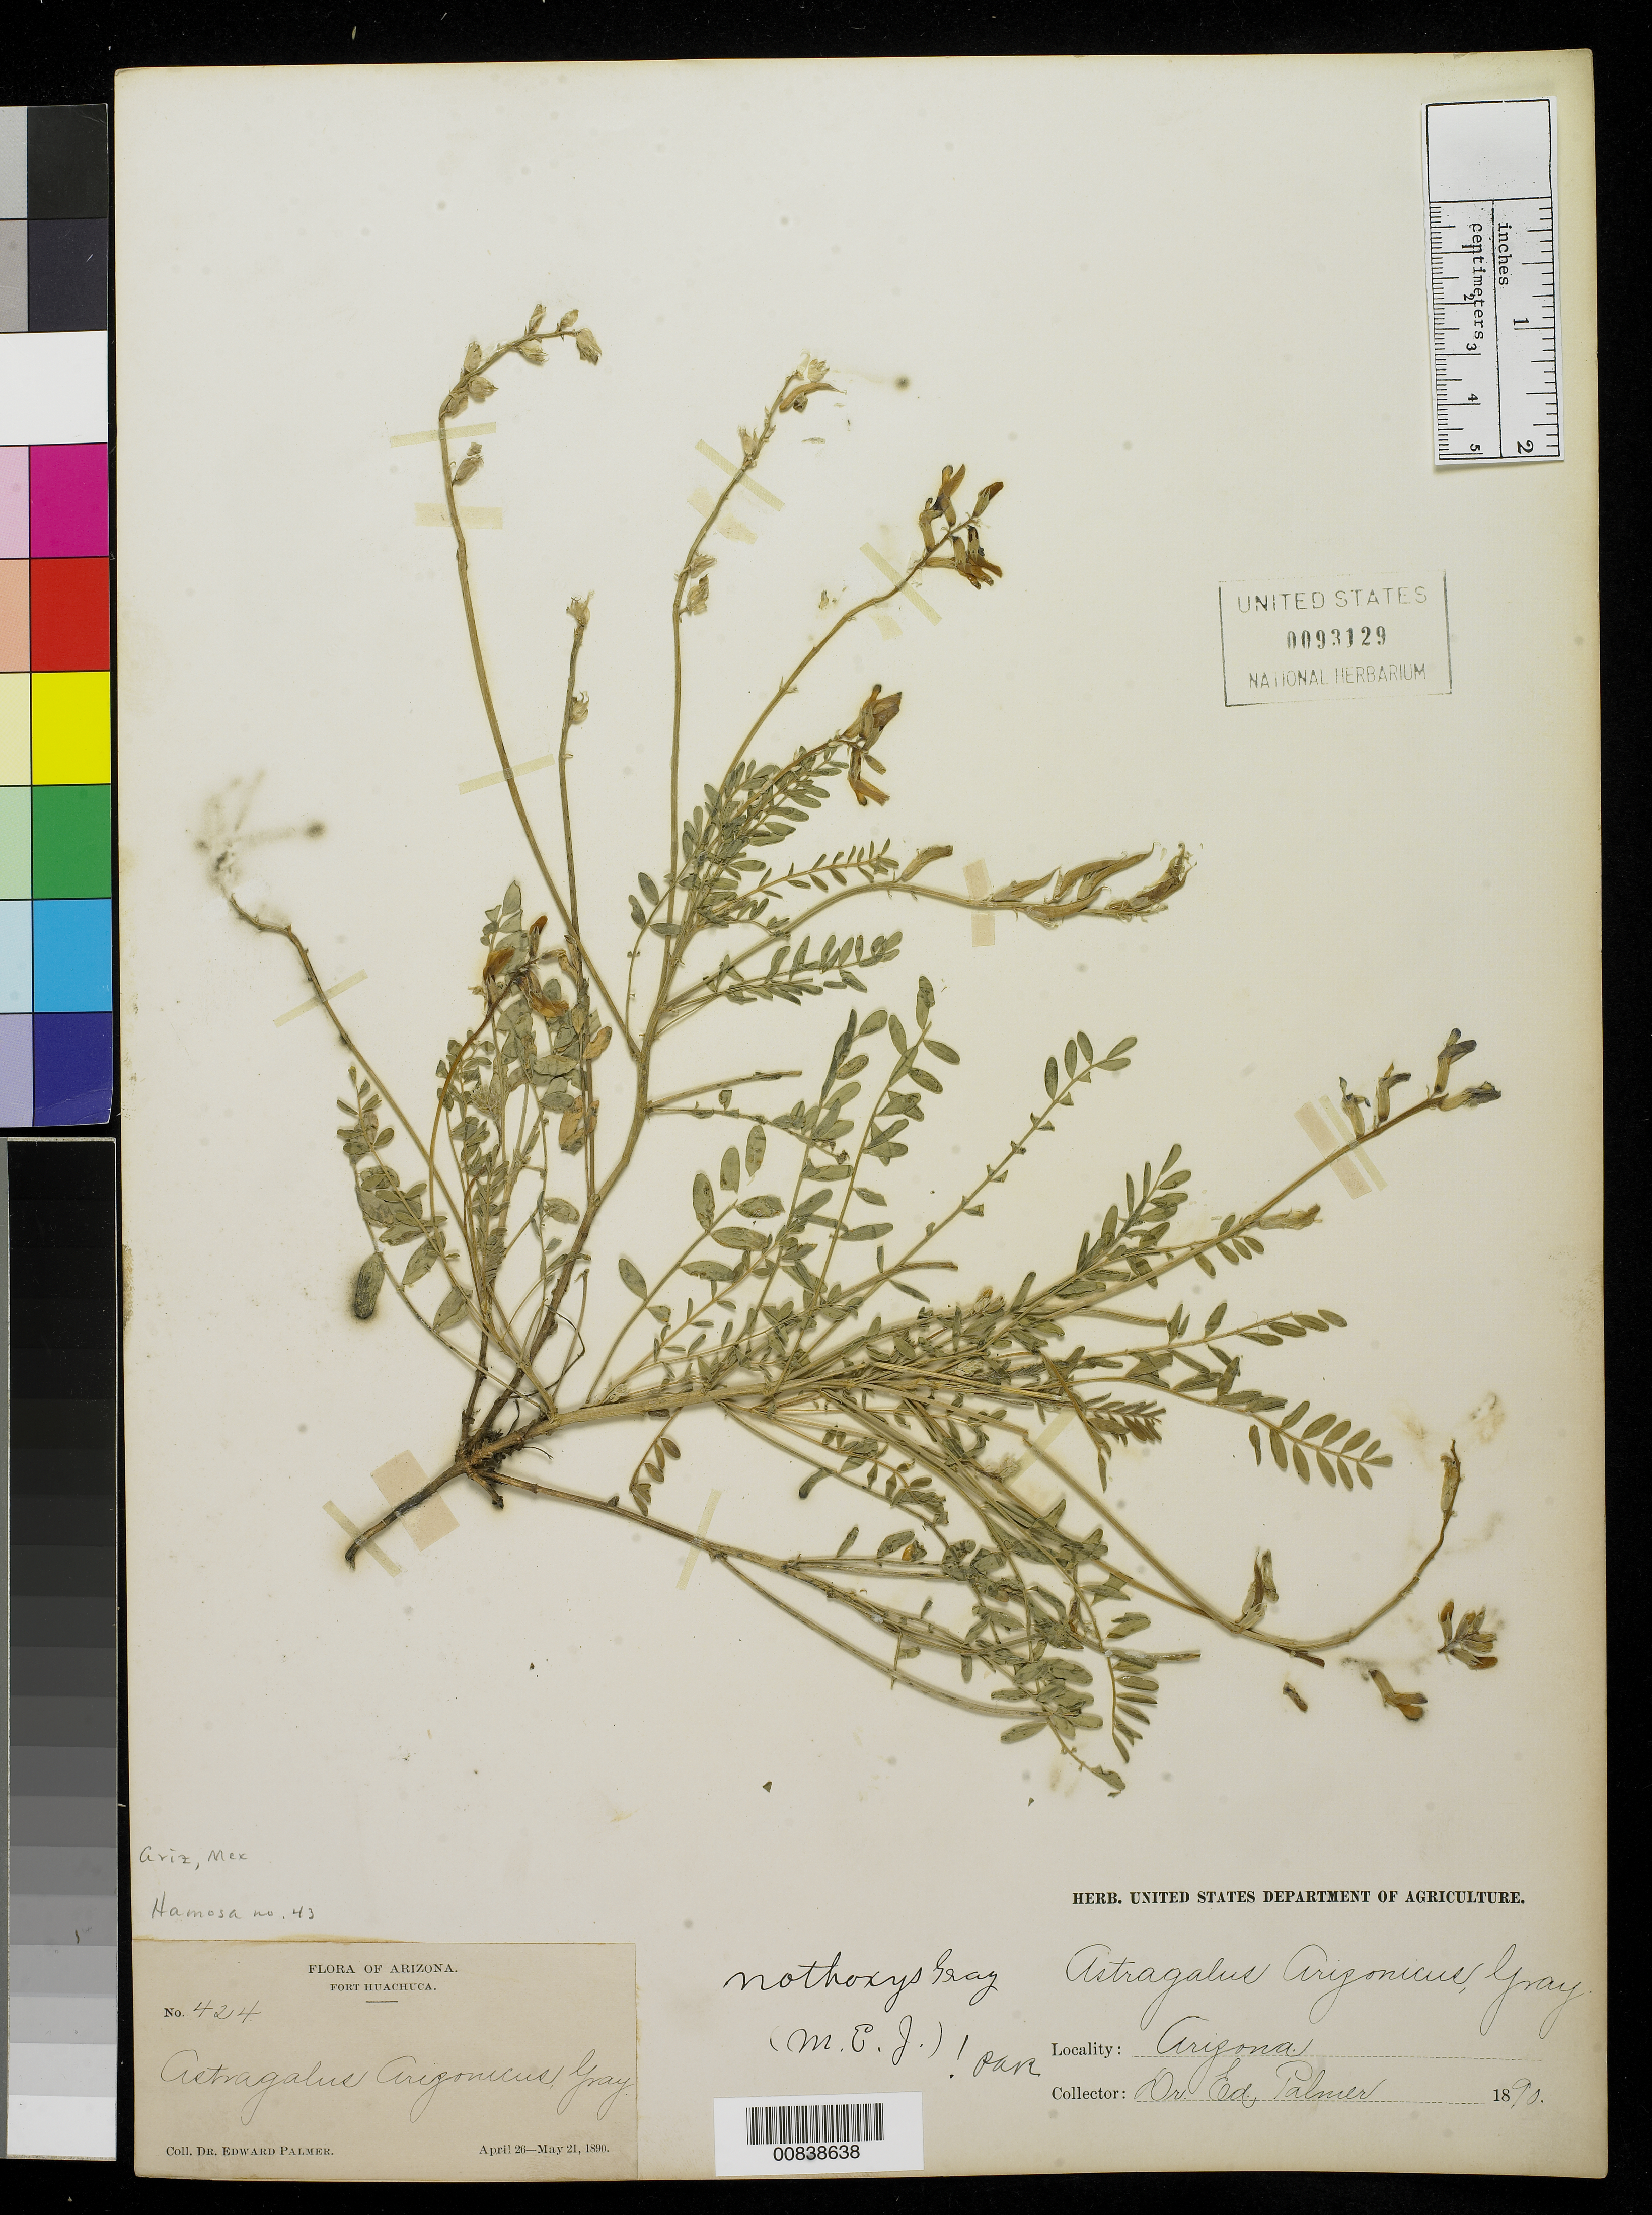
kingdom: Plantae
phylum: Tracheophyta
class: Magnoliopsida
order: Fabales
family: Fabaceae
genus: Astragalus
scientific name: Astragalus nothoxys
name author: A. Gray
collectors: E. Palmer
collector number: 424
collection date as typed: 26 Apr 1890 to 21 May 1890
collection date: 1890-04-26/1890-05-21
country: United States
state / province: Arizona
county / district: Cochise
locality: Fort Huachuca.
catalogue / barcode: US 93129